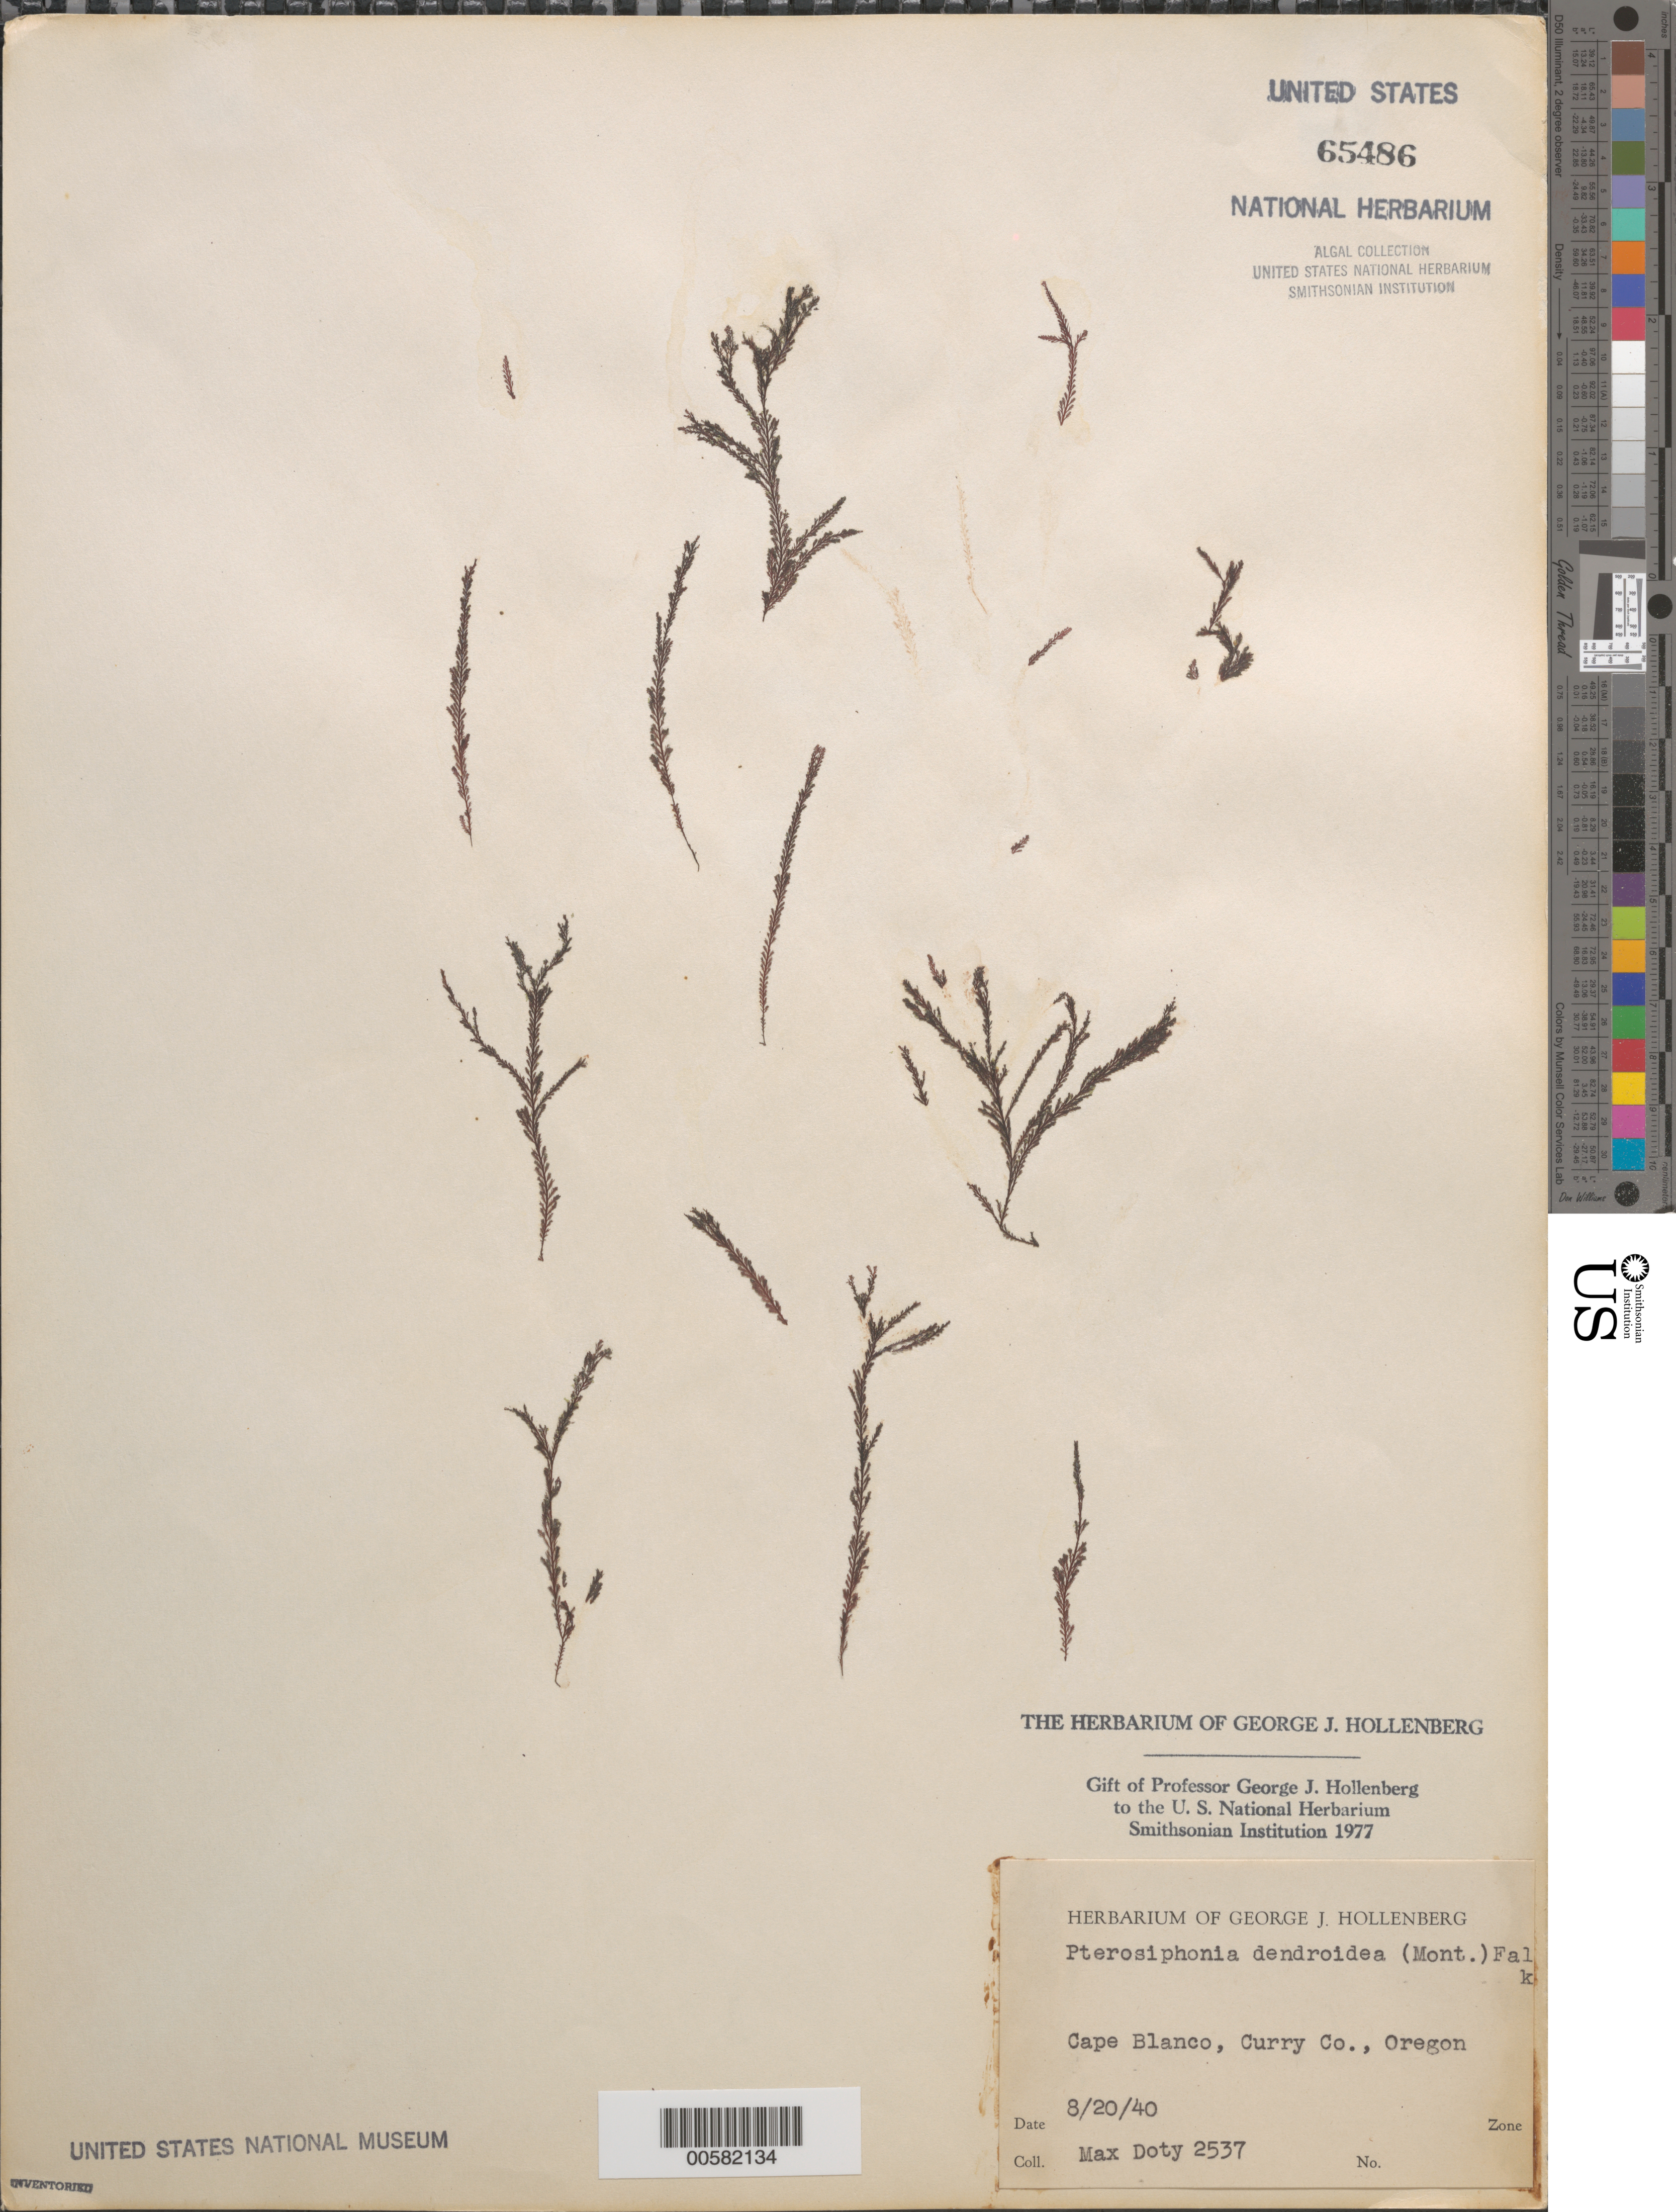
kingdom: Plantae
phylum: Rhodophyta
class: Florideophyceae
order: Ceramiales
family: Rhodomelaceae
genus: Symphyocladiella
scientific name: Symphyocladiella dendroidea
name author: (Montagne) Bustamante et al.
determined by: Algae name updating Project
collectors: M. S. Doty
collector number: MSD 2537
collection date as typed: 20 Aug 1940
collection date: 1940-08-20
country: United States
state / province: Oregon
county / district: Curry County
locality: Cape Blanco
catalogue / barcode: US 65486